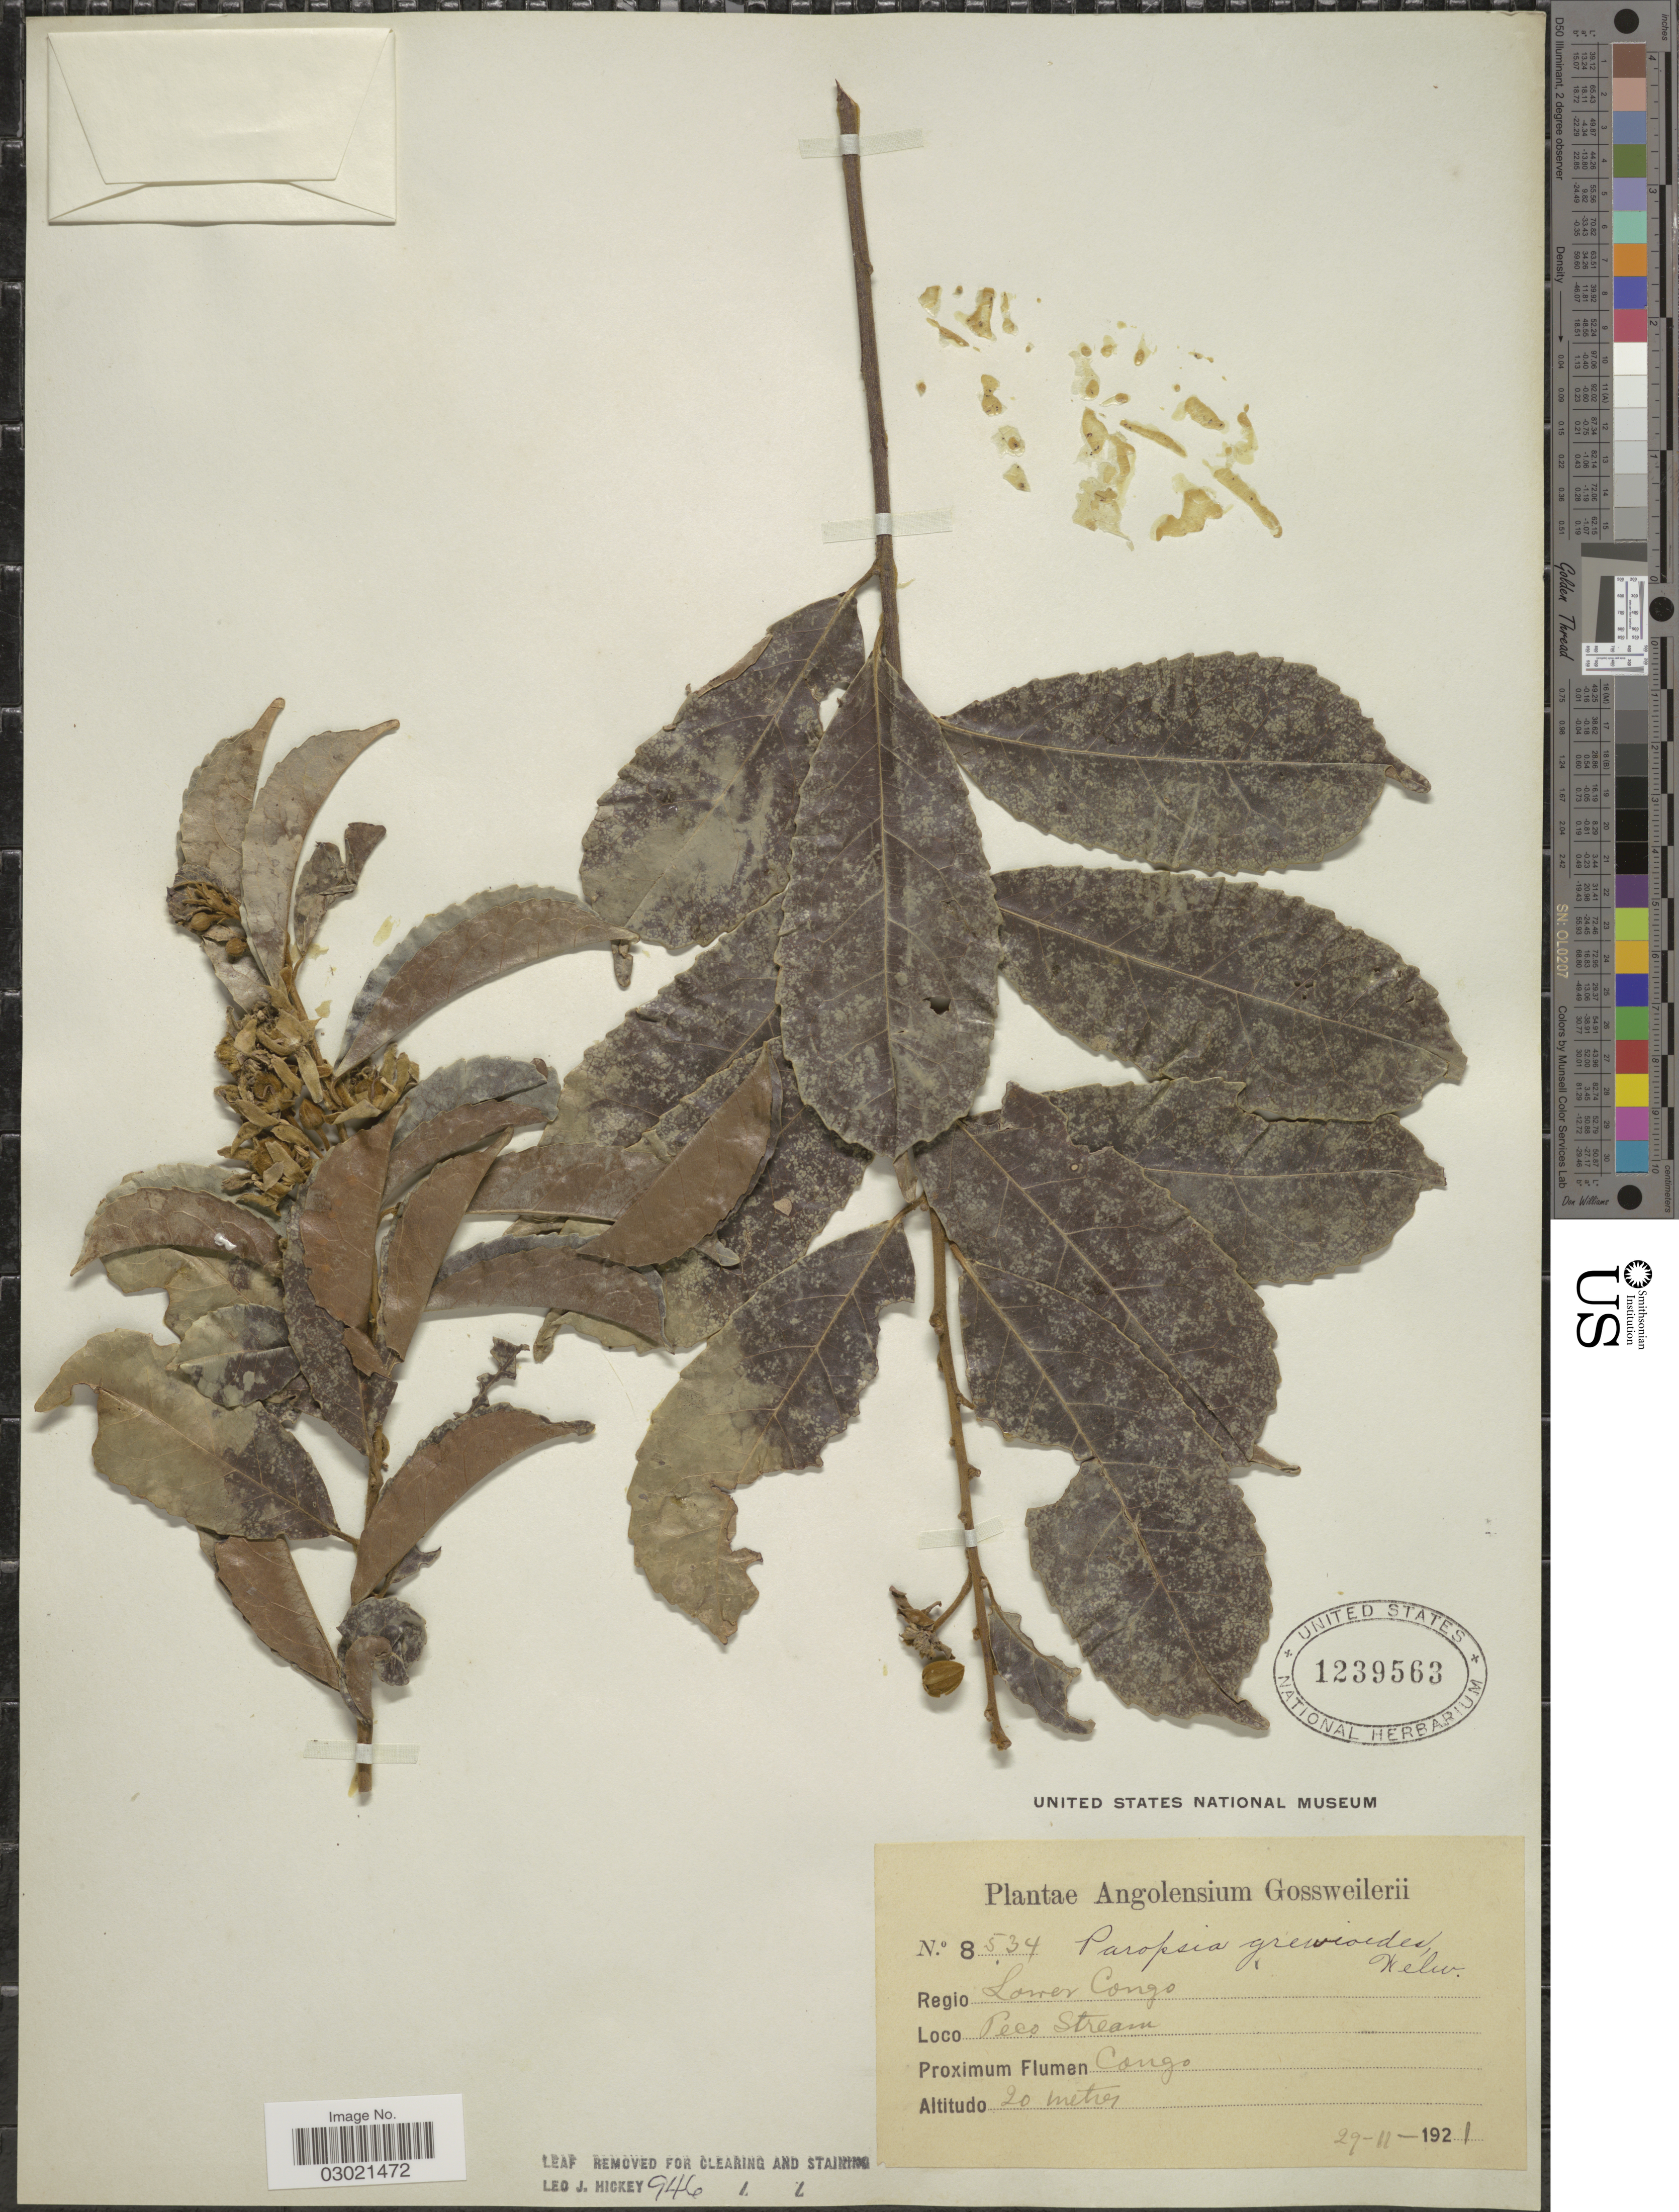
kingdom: Plantae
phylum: Tracheophyta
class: Magnoliopsida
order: Malpighiales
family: Passifloraceae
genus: Paropsia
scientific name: Paropsia grewioides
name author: Welw. ex Mast.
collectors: -. Gossweiler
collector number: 8534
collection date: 1921-11-29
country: Angola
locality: Lower Congo, Peco Stream. Congo.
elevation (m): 20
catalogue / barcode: US 1239563